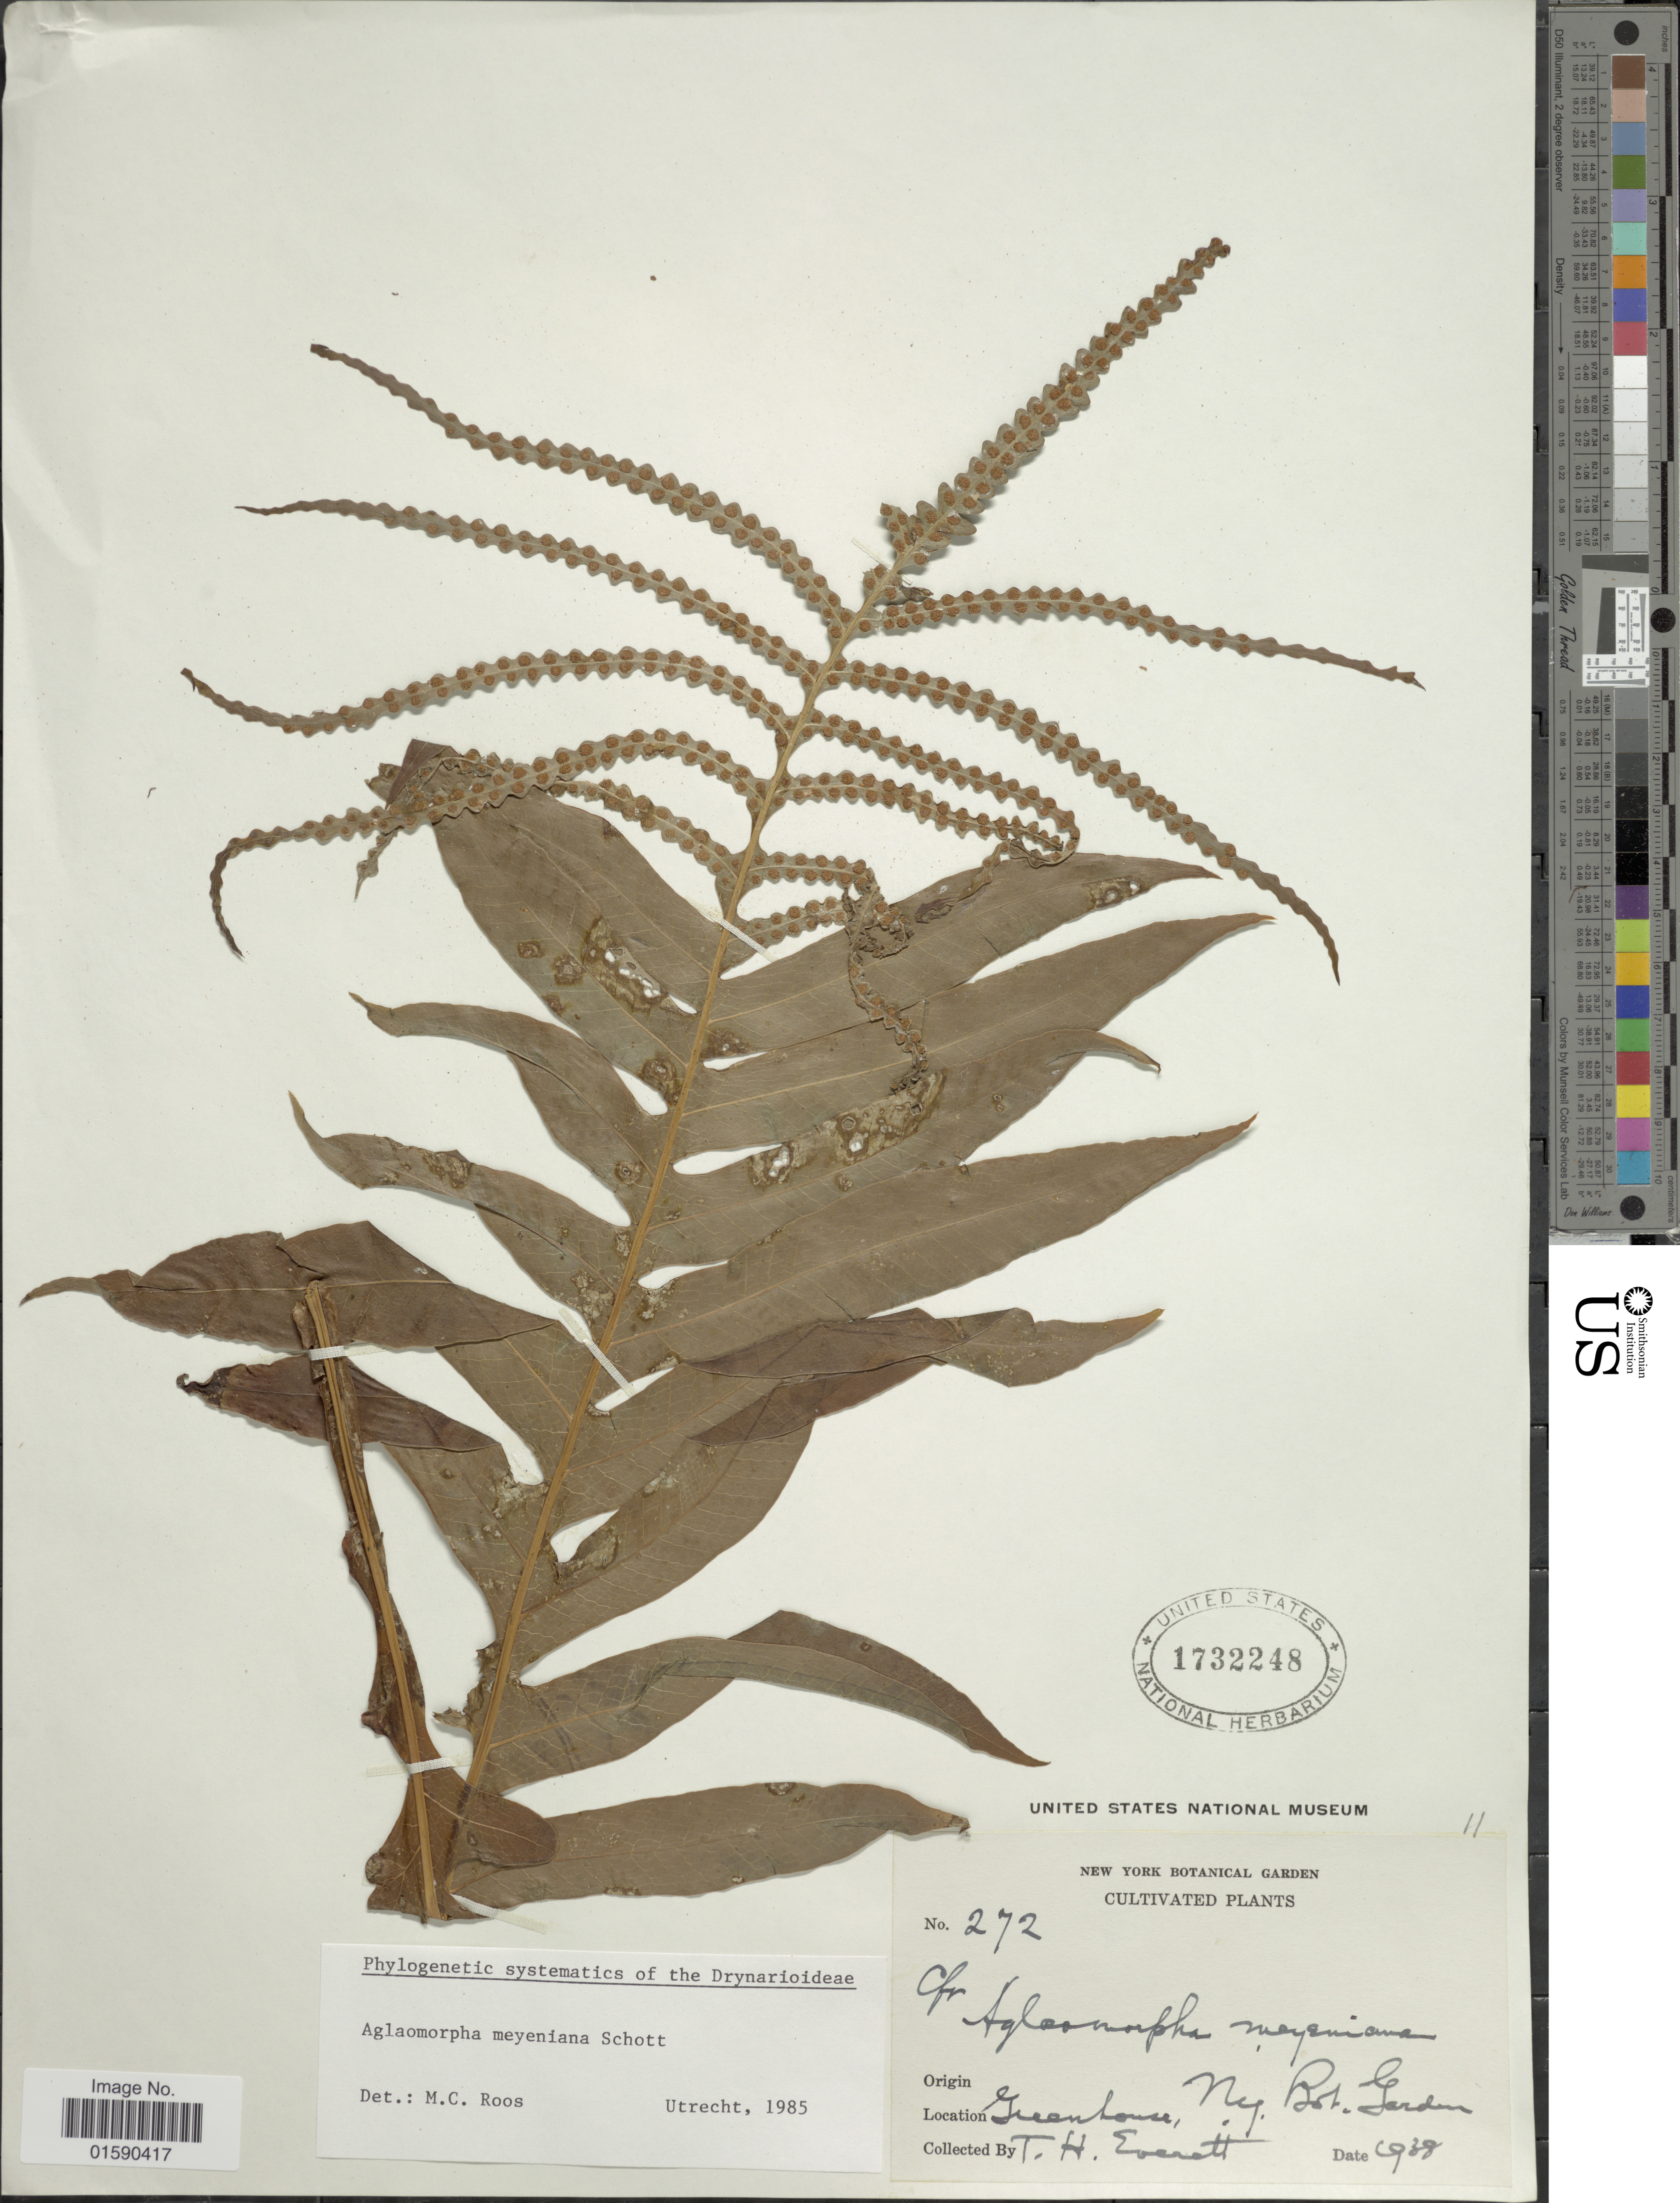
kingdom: Plantae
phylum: Tracheophyta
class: Polypodiopsida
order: Polypodiales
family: Polypodiaceae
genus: Aglaomorpha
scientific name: Aglaomorpha meyeniana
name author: Schott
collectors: T. Everett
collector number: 272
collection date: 1938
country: United States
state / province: New York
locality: Greenhouse, Ny, Bot. Garden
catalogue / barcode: US 1732248